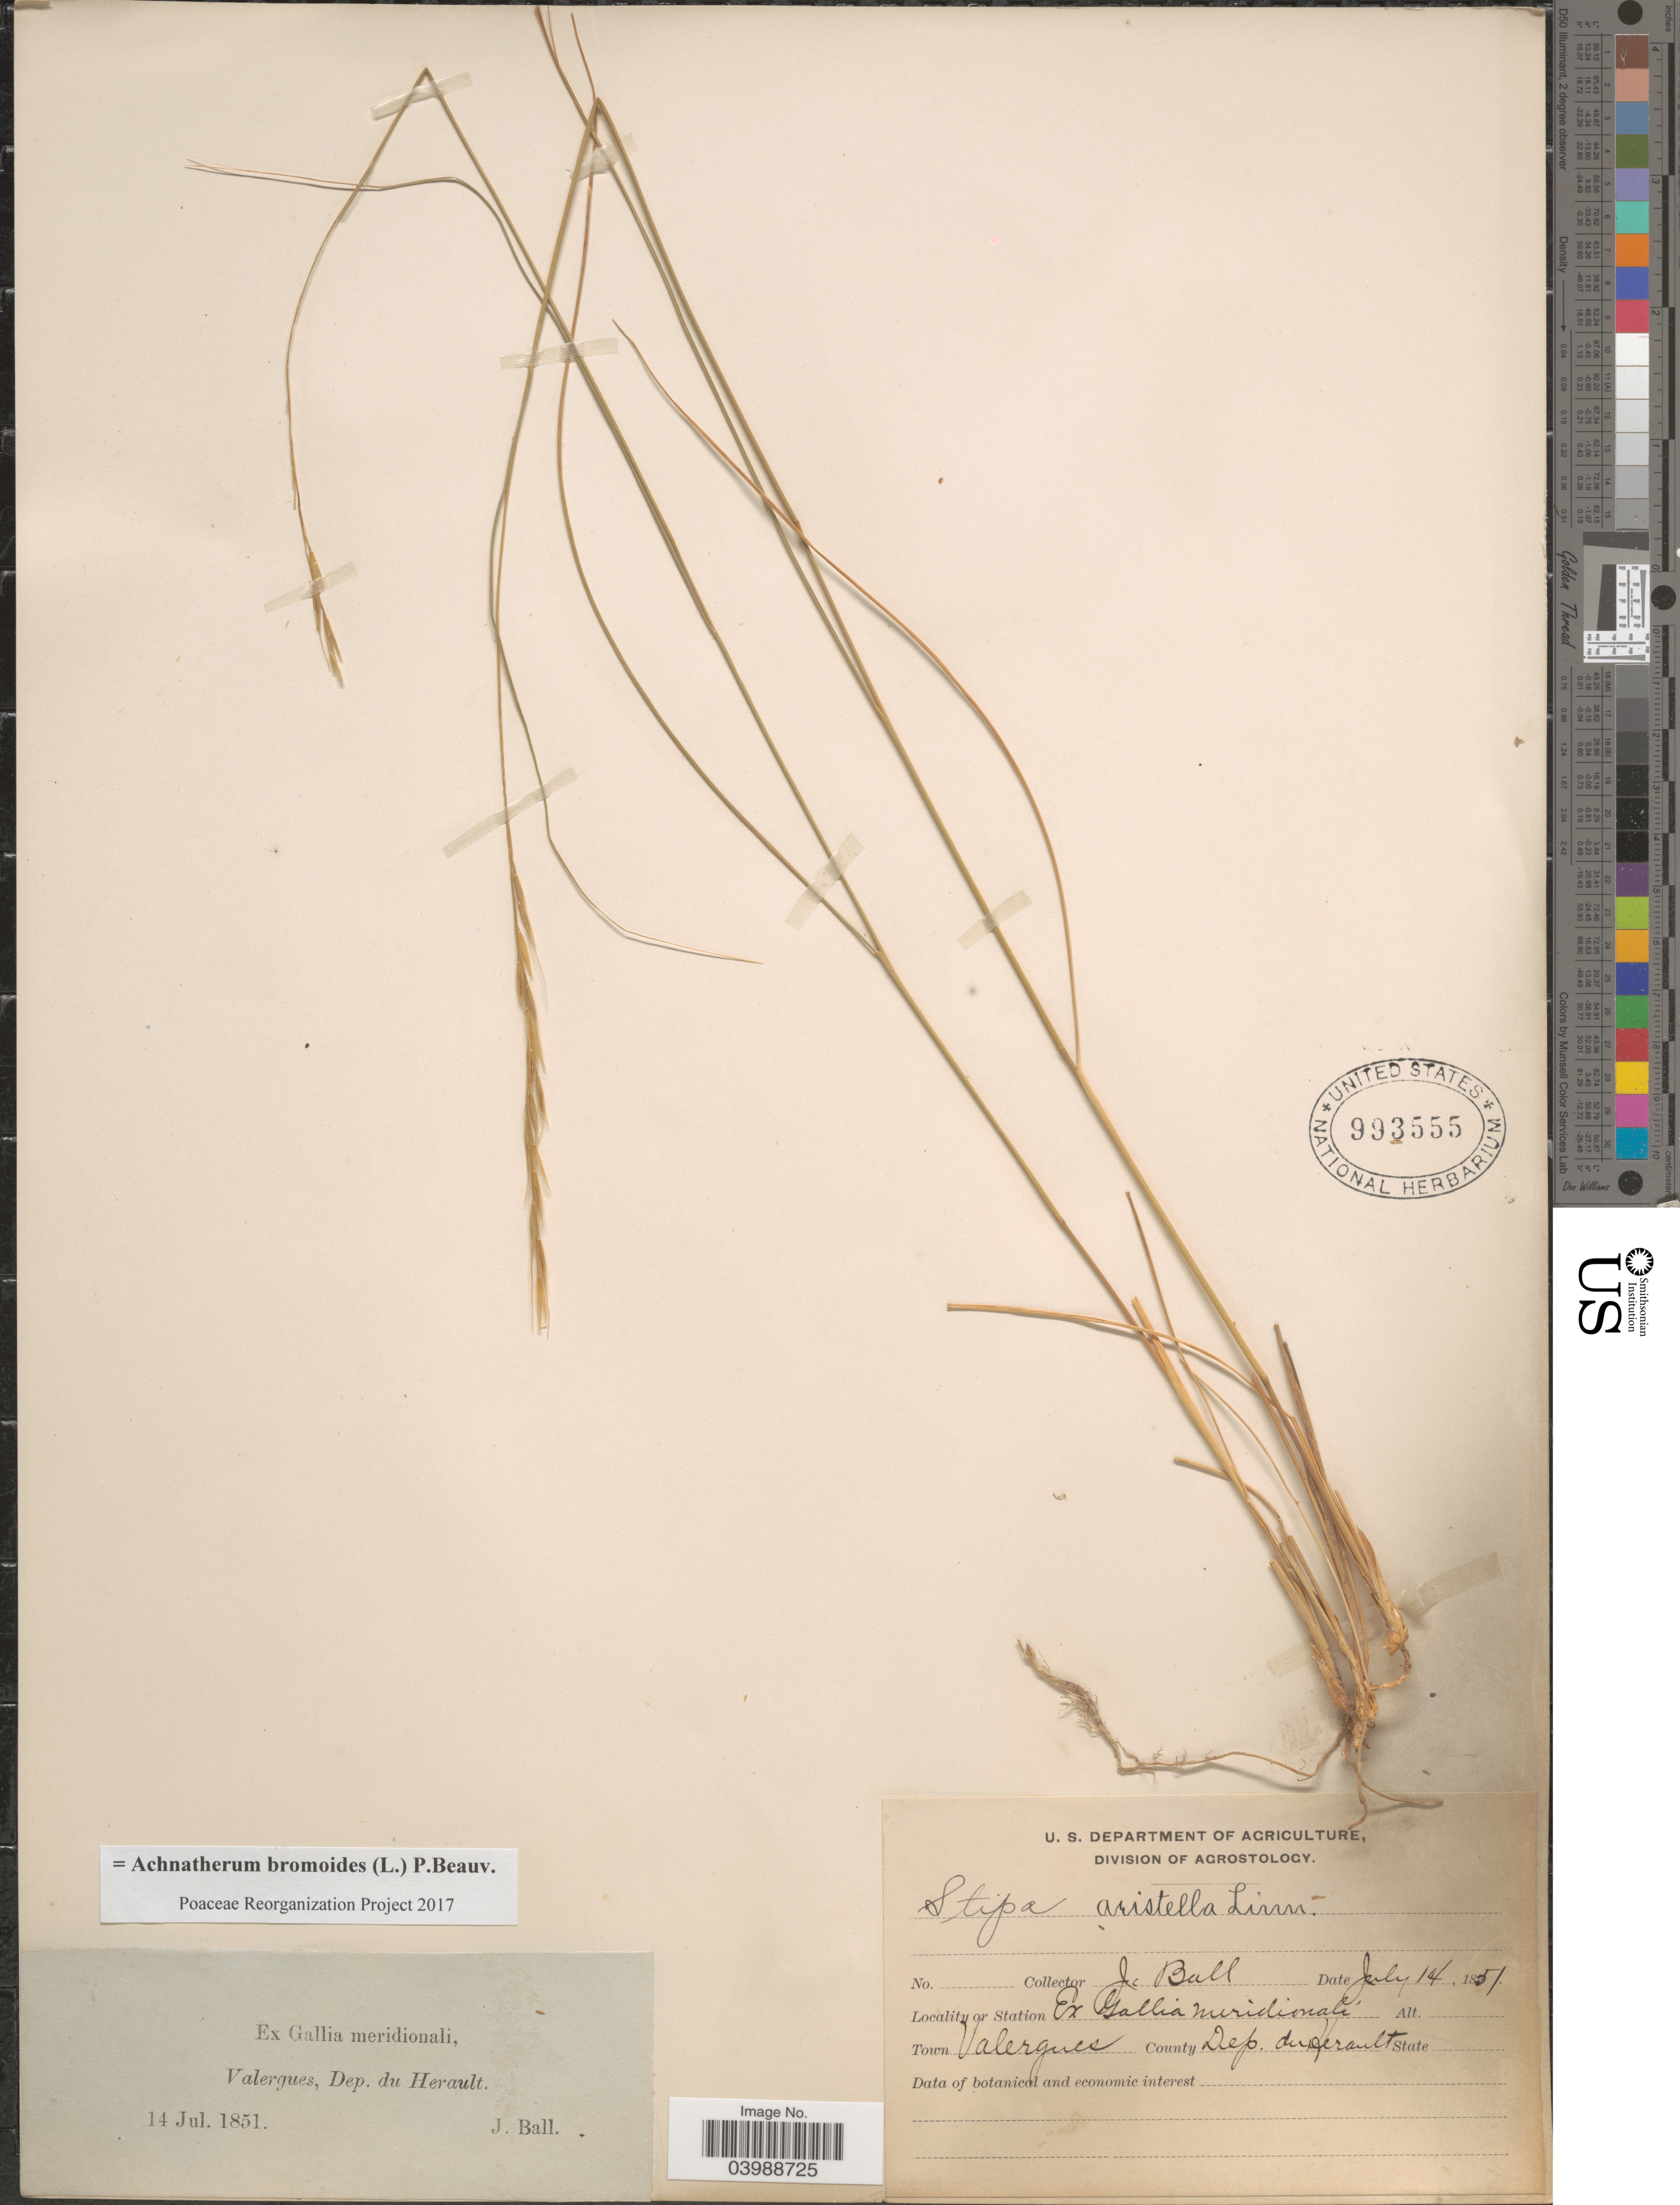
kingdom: Plantae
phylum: Tracheophyta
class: Liliopsida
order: Poales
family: Poaceae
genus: Achnatherum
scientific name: Achnatherum bromoides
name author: (L.) P. Beauv.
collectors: J. Ball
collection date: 1851-07-14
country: France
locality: Station Ex Gallia meridionali. Town Valergues. County Dep. du Herault.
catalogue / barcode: US 993555